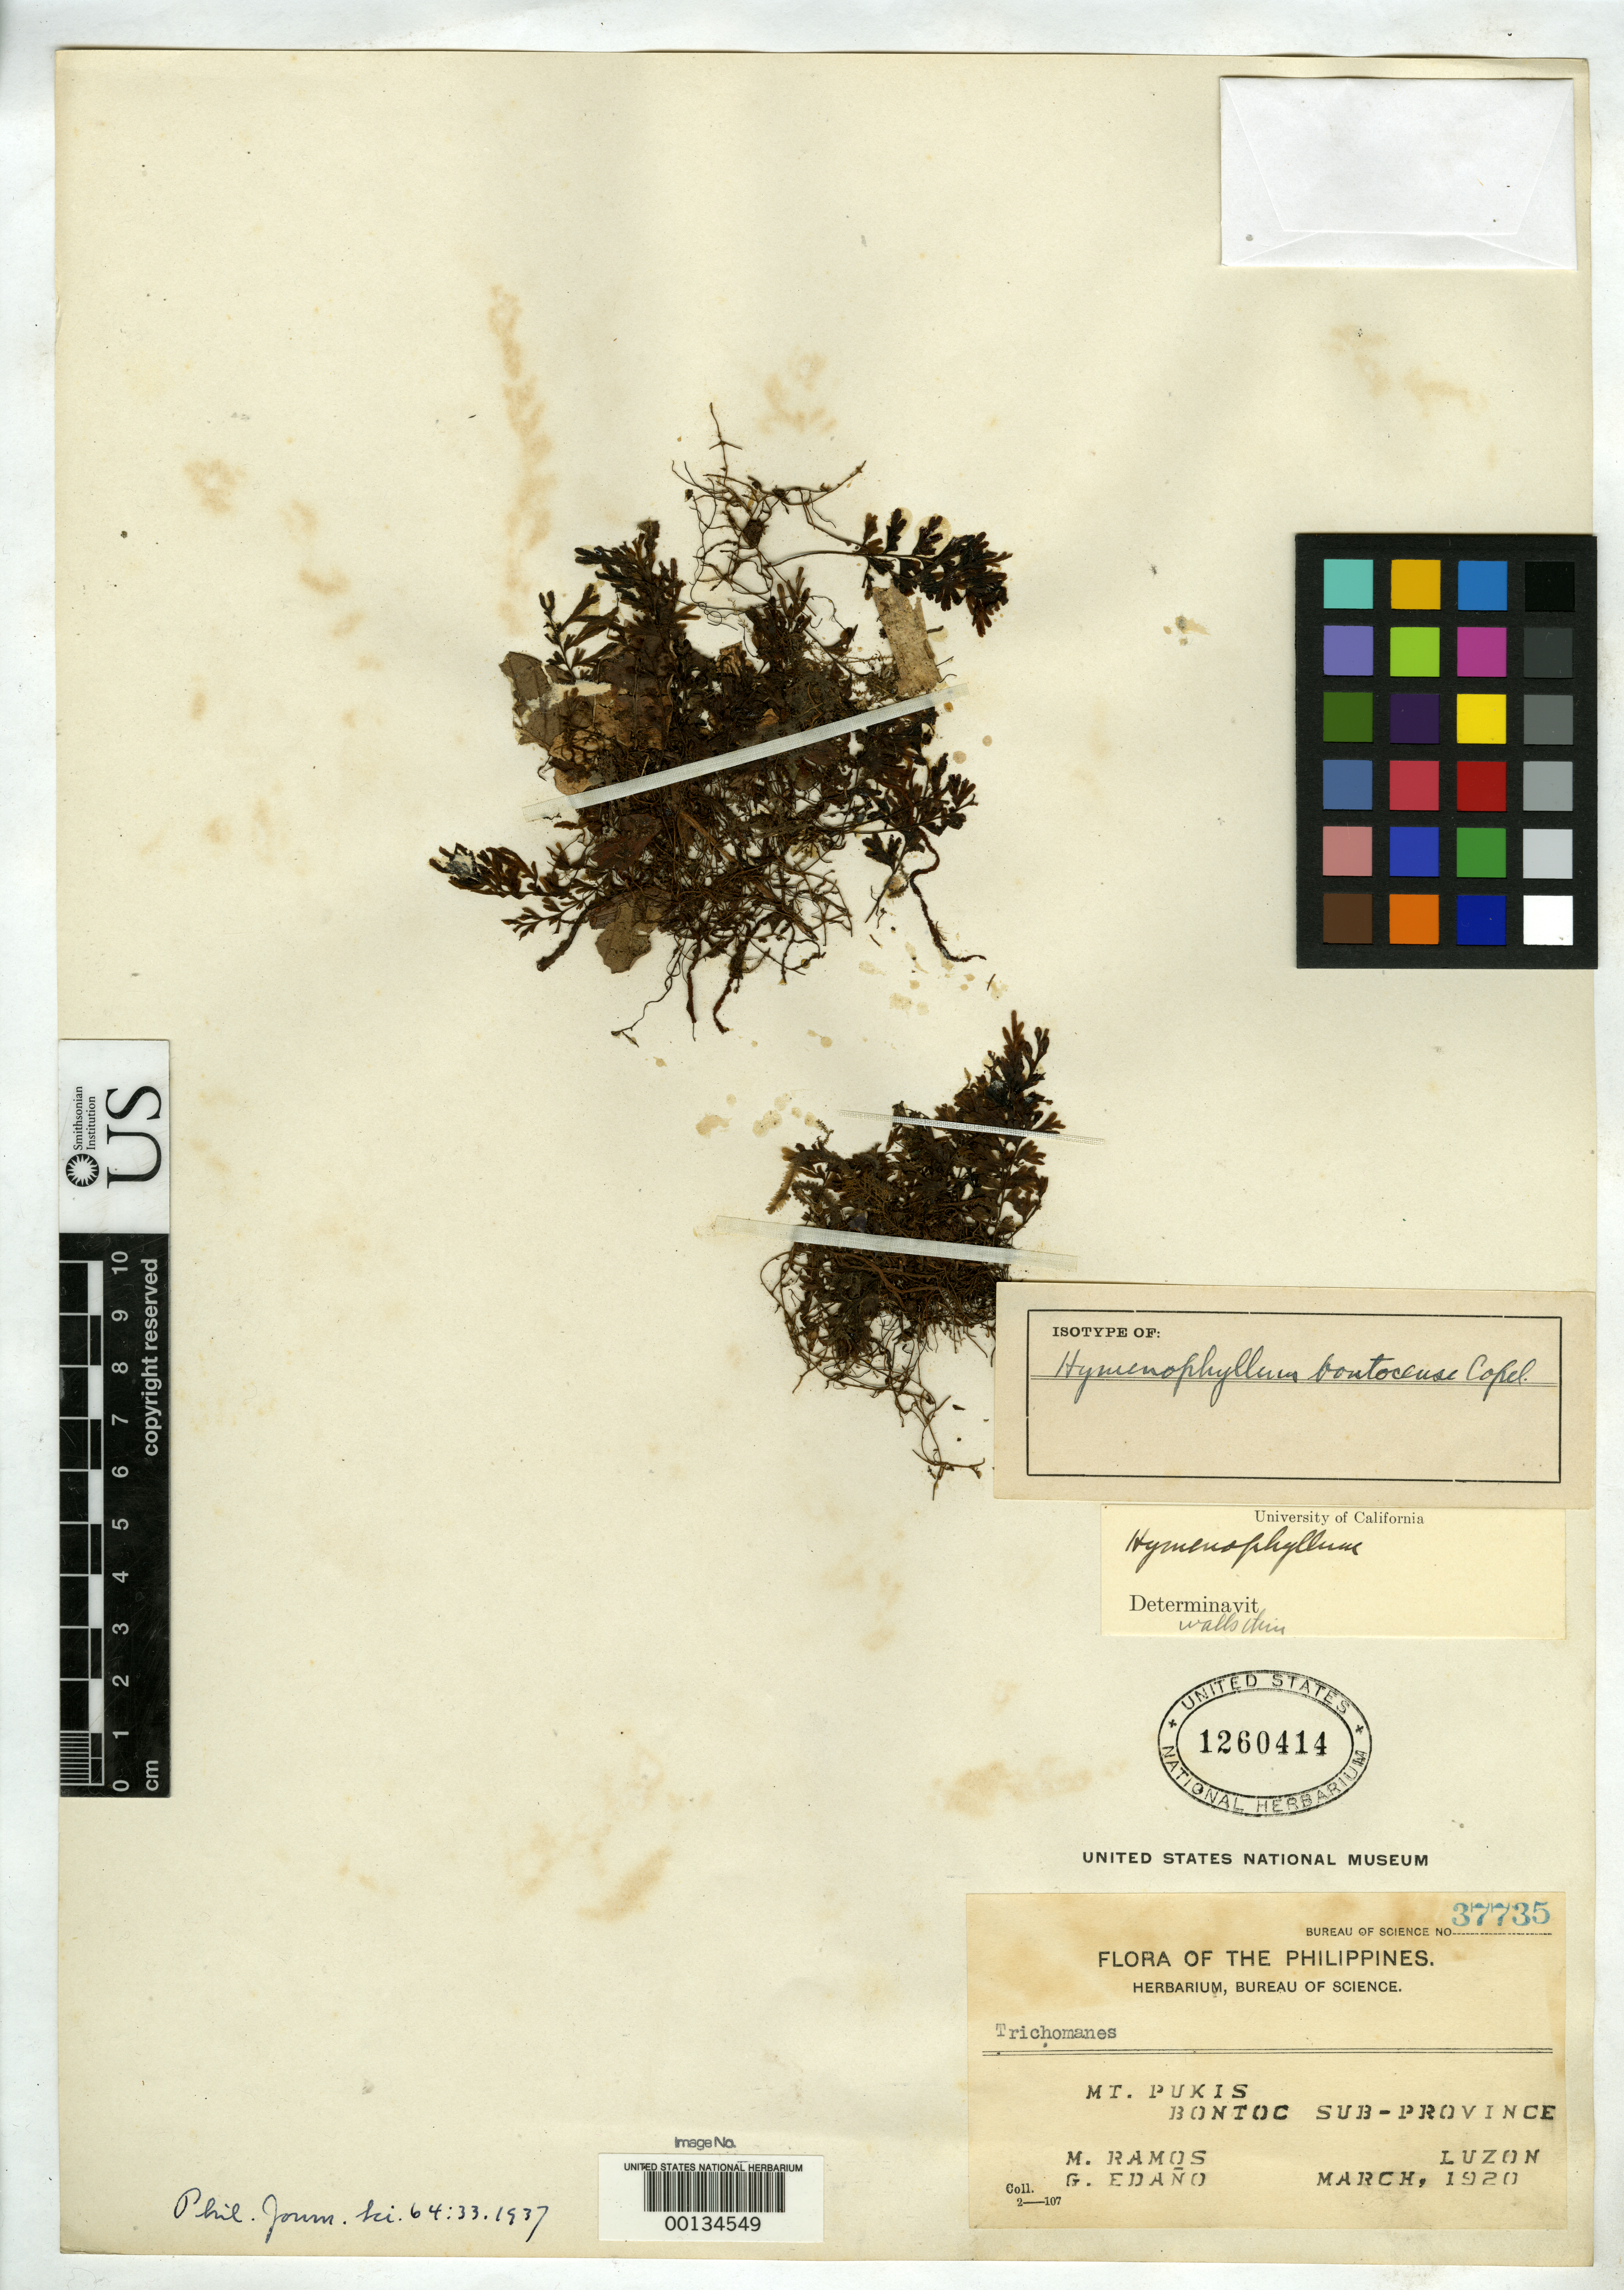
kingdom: Plantae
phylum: Tracheophyta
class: Polypodiopsida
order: Hymenophyllales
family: Hymenophyllaceae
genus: Hymenophyllum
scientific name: Hymenophyllum bontocense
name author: Copel.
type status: Isosyntype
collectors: M. Ramos & G. E. Edaño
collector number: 37735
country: Philippines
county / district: Bontoc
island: Luzon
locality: Mt. Pukis.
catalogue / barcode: US 1260414